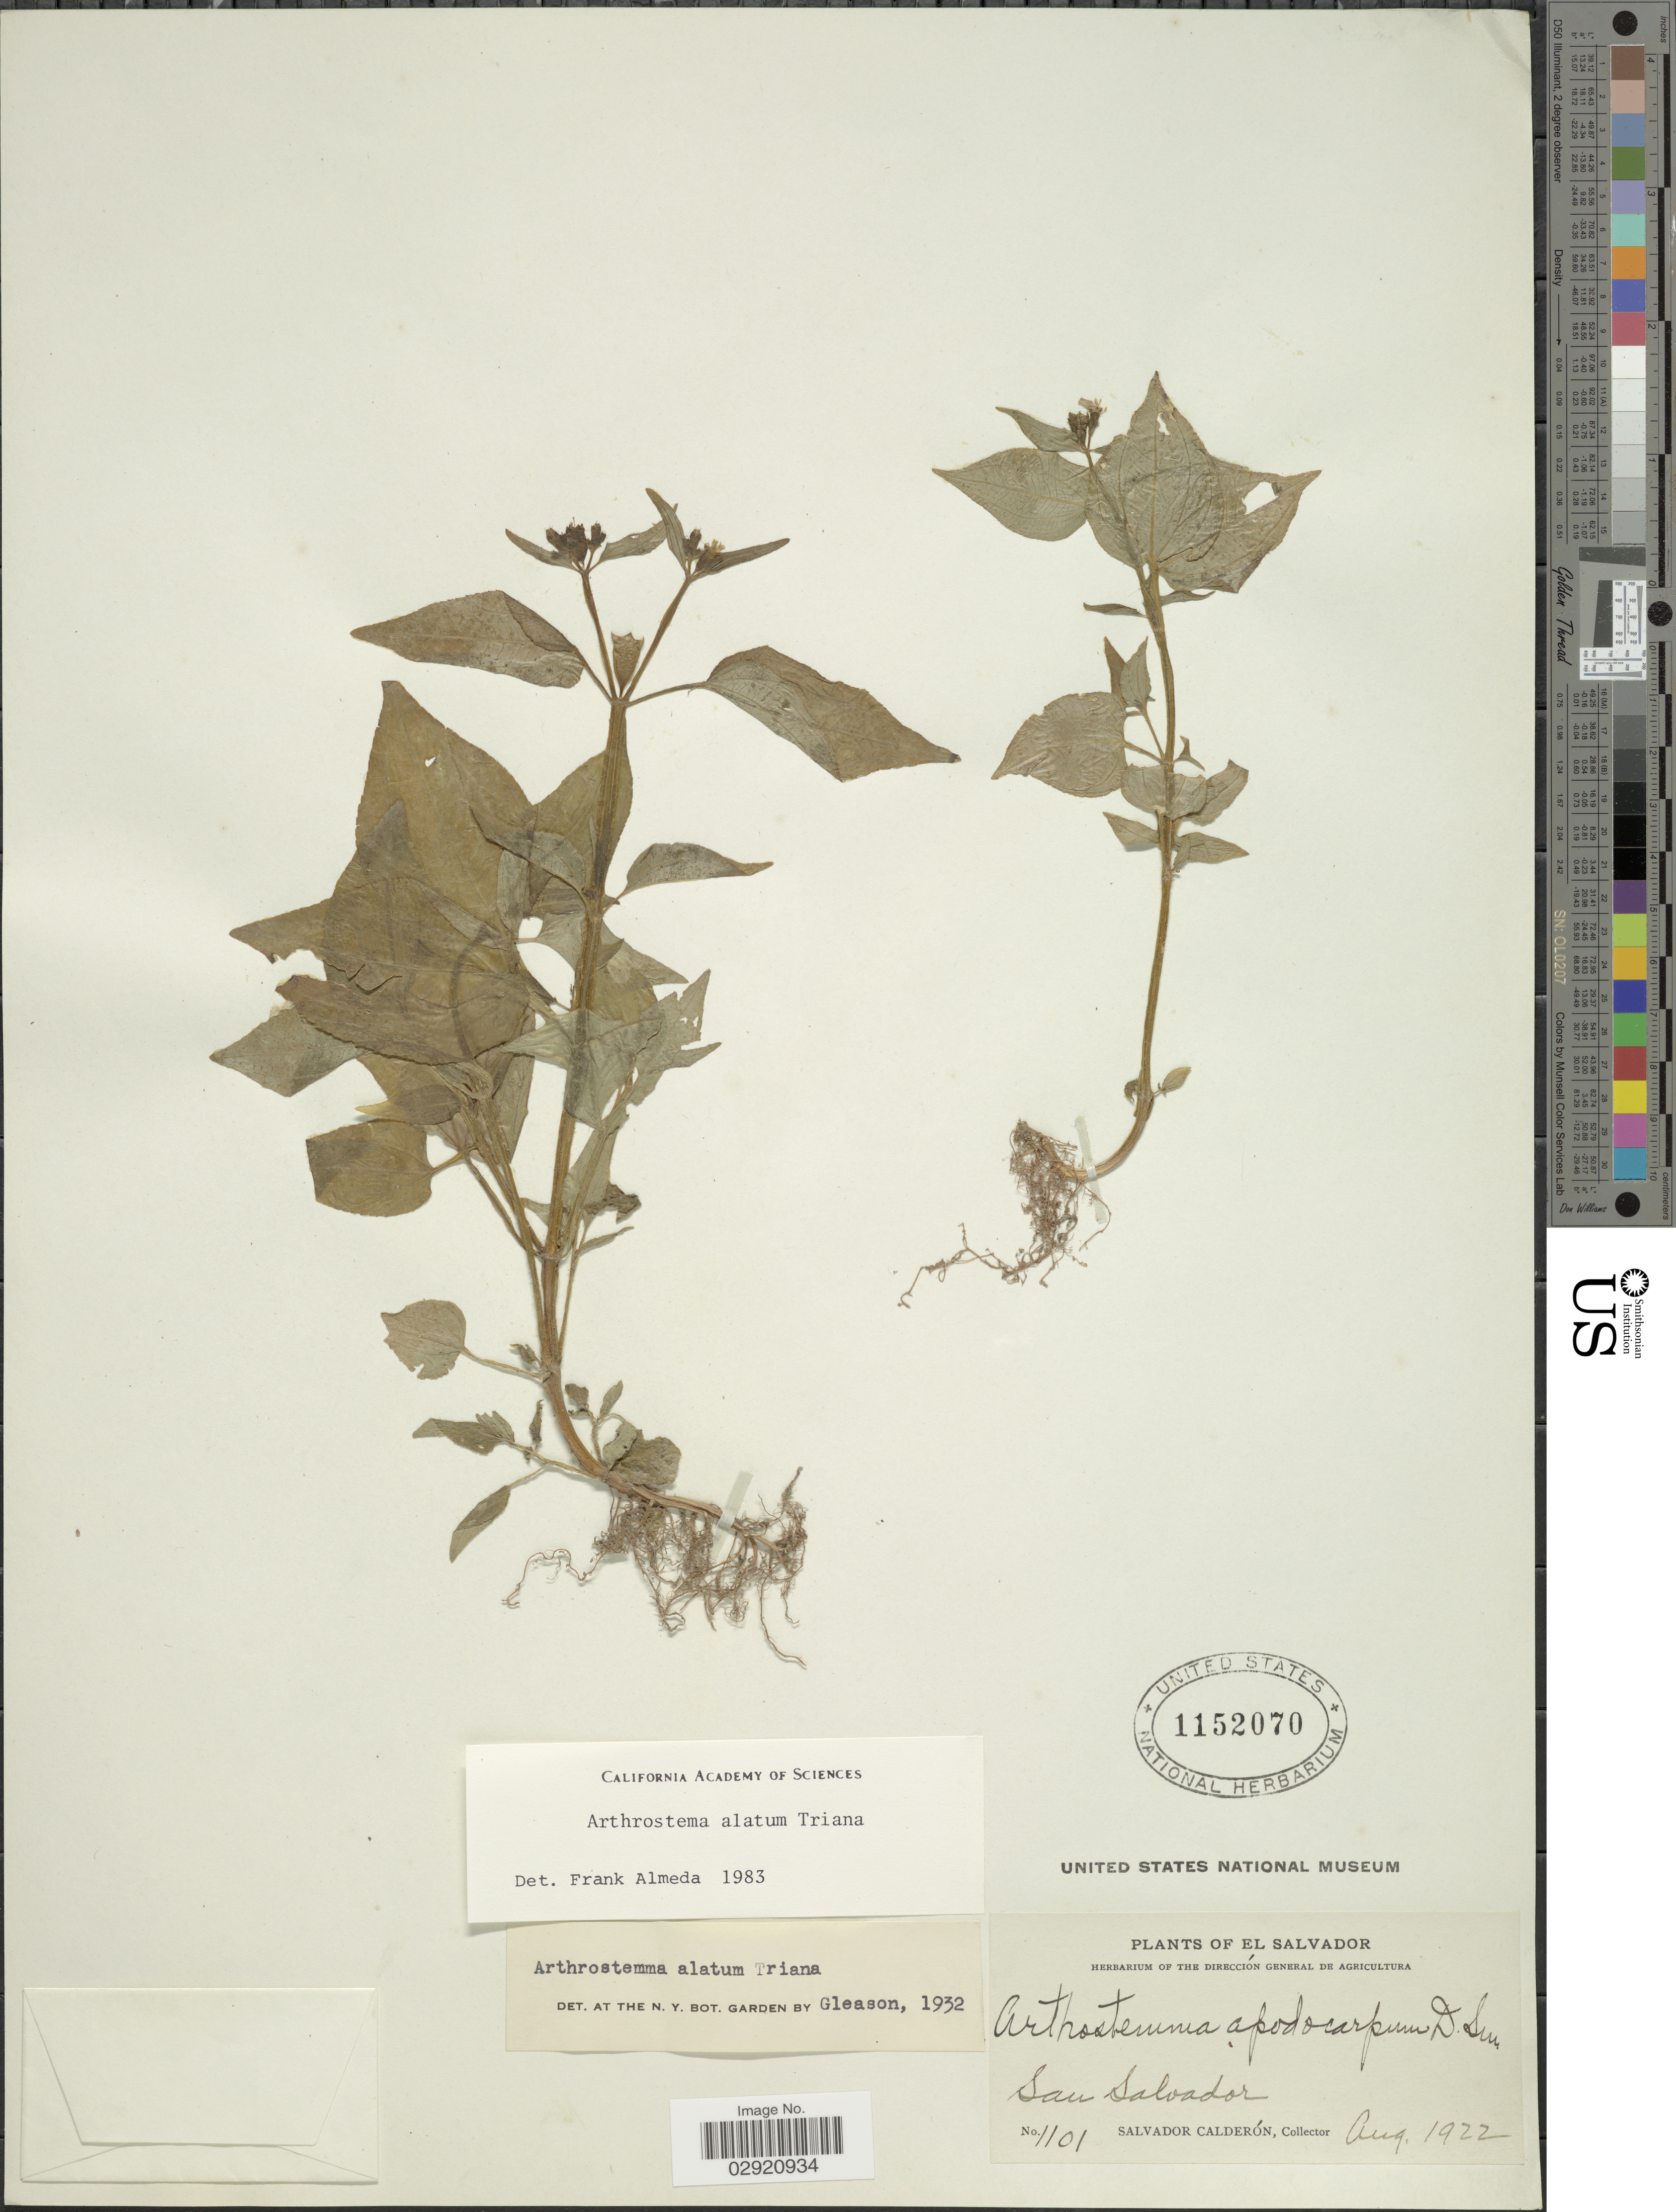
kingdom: Plantae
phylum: Tracheophyta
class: Magnoliopsida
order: Myrtales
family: Melastomataceae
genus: Arthrostemma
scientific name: Arthrostemma alatum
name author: Triana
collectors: S. Calderón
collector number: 1101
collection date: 1922-08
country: El Salvador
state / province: San Salvador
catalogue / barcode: US 1152070